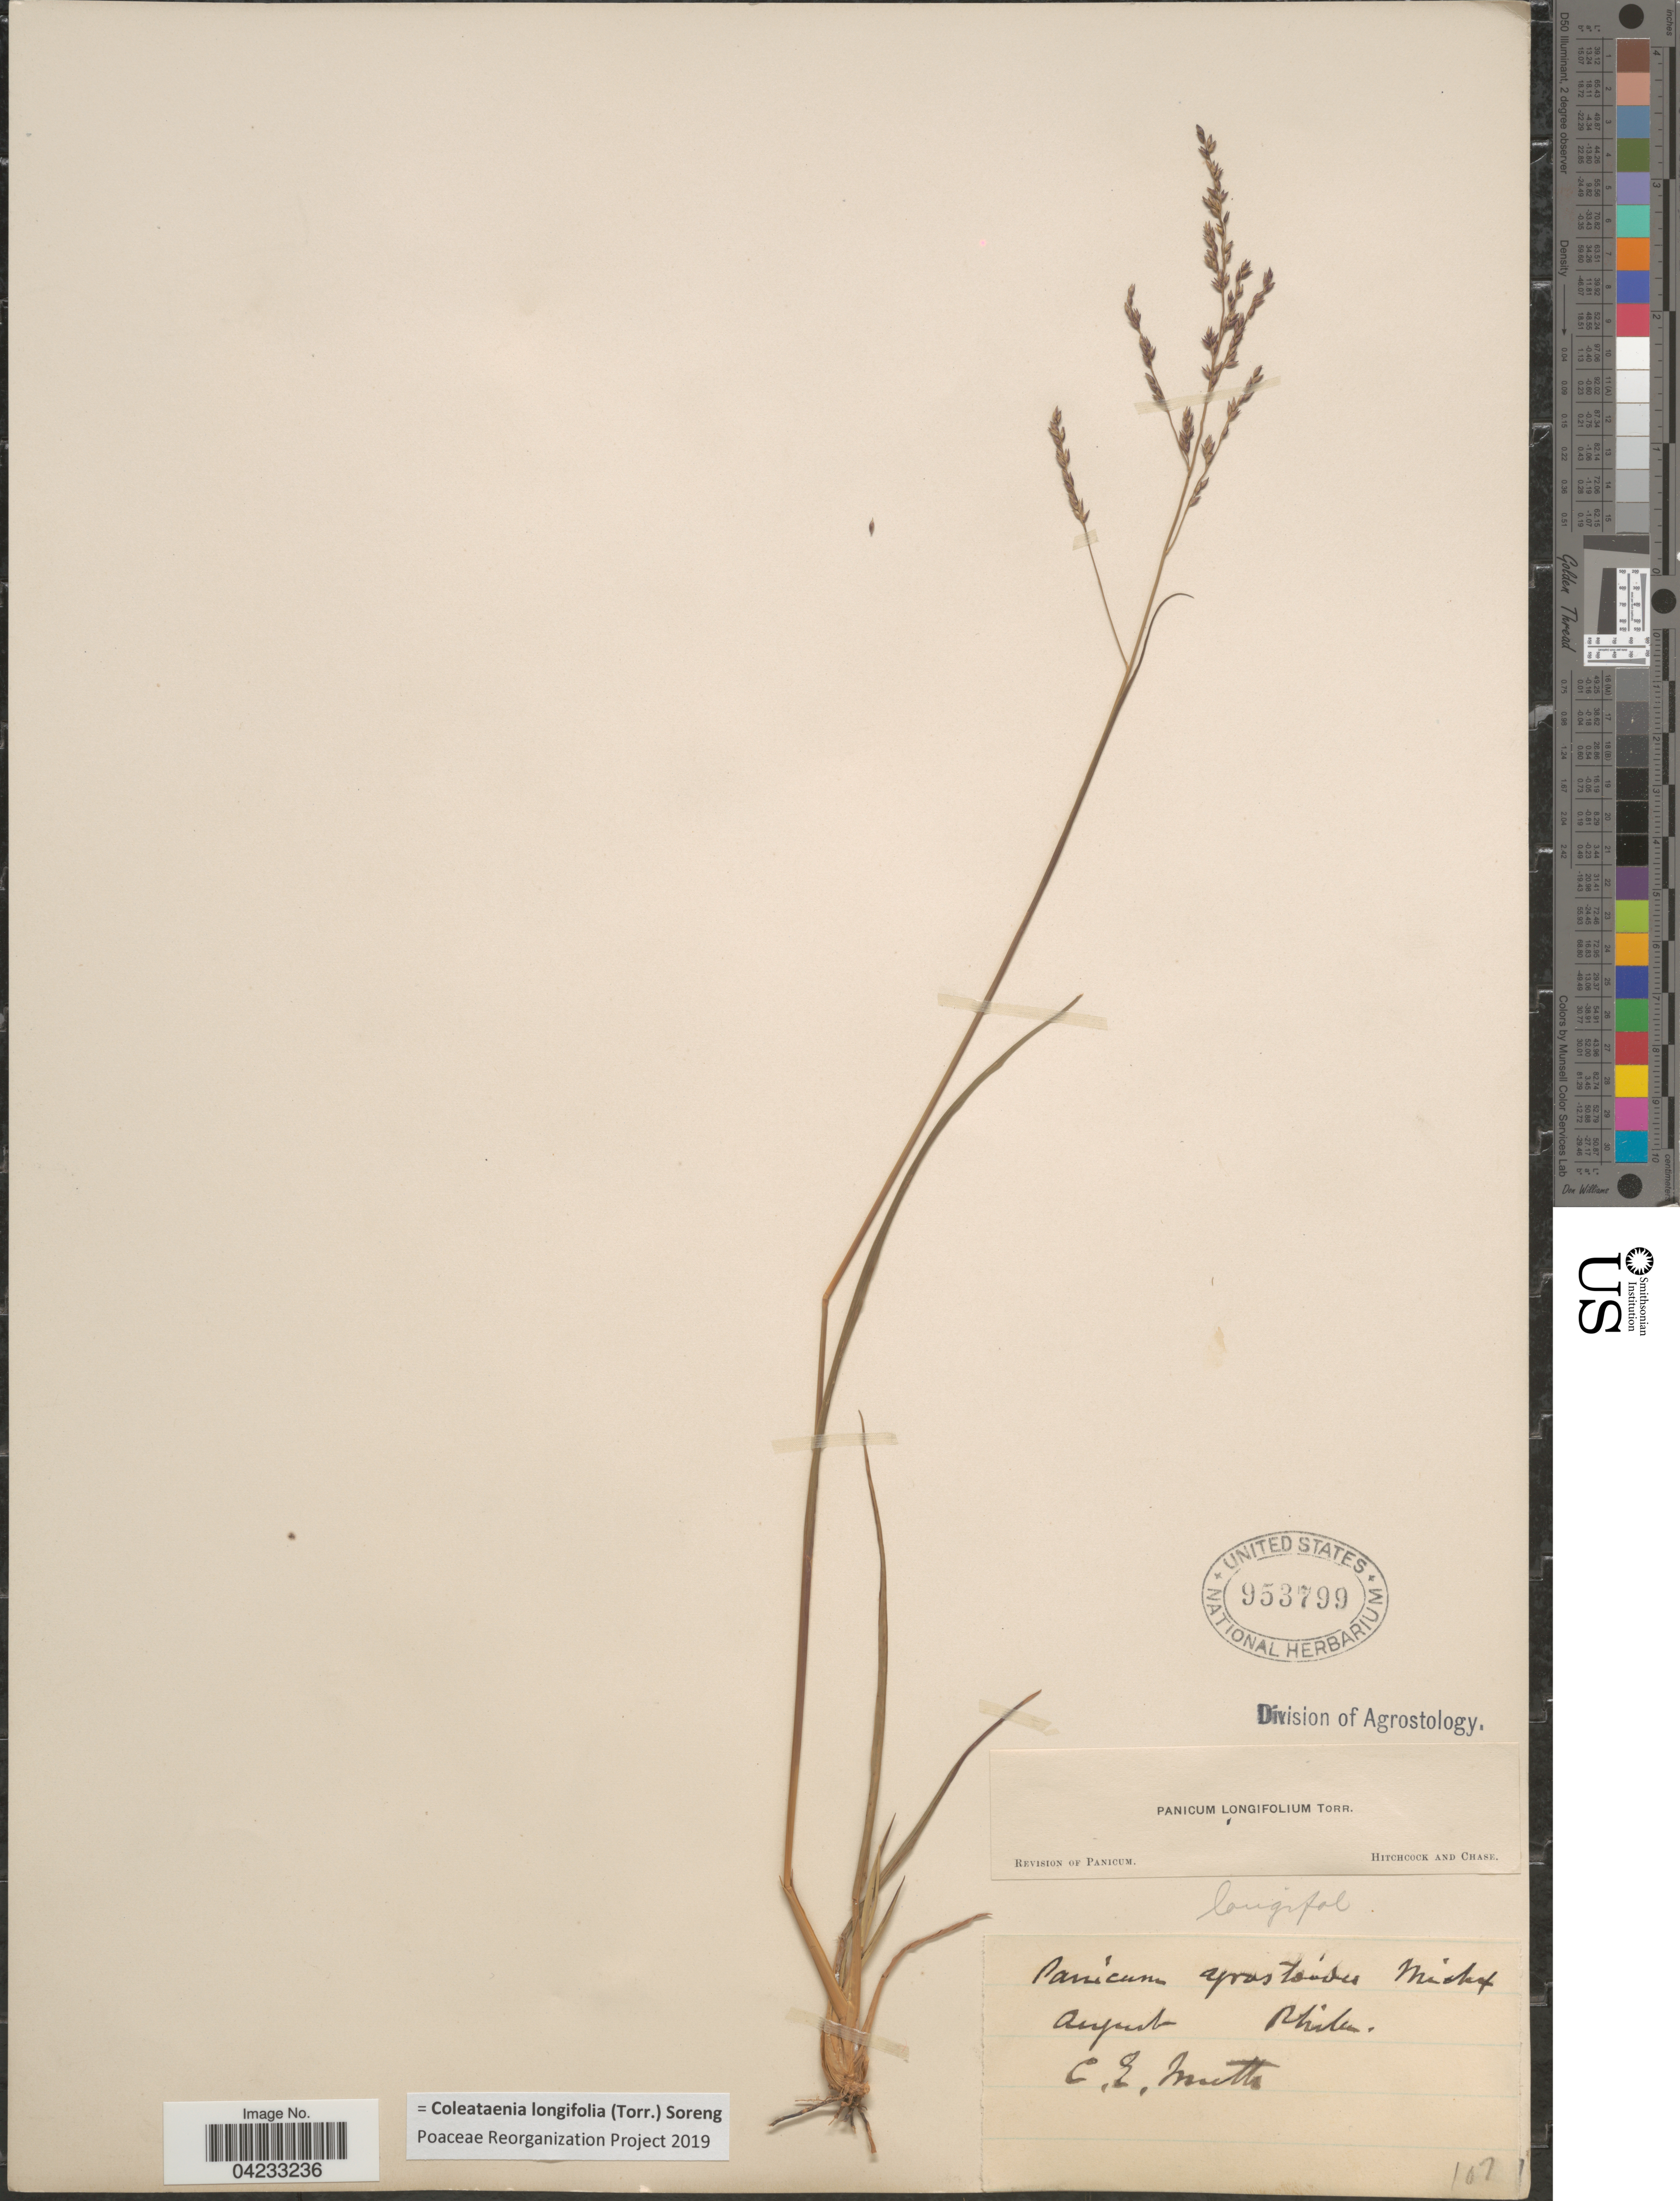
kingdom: Plantae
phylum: Tracheophyta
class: Liliopsida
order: Poales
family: Poaceae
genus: Coleataenia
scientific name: Coleataenia longifolia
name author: (Torr.) Soreng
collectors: C. E. Smith Jr.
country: United States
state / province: Pennsylvania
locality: Phila.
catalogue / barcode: US 953799